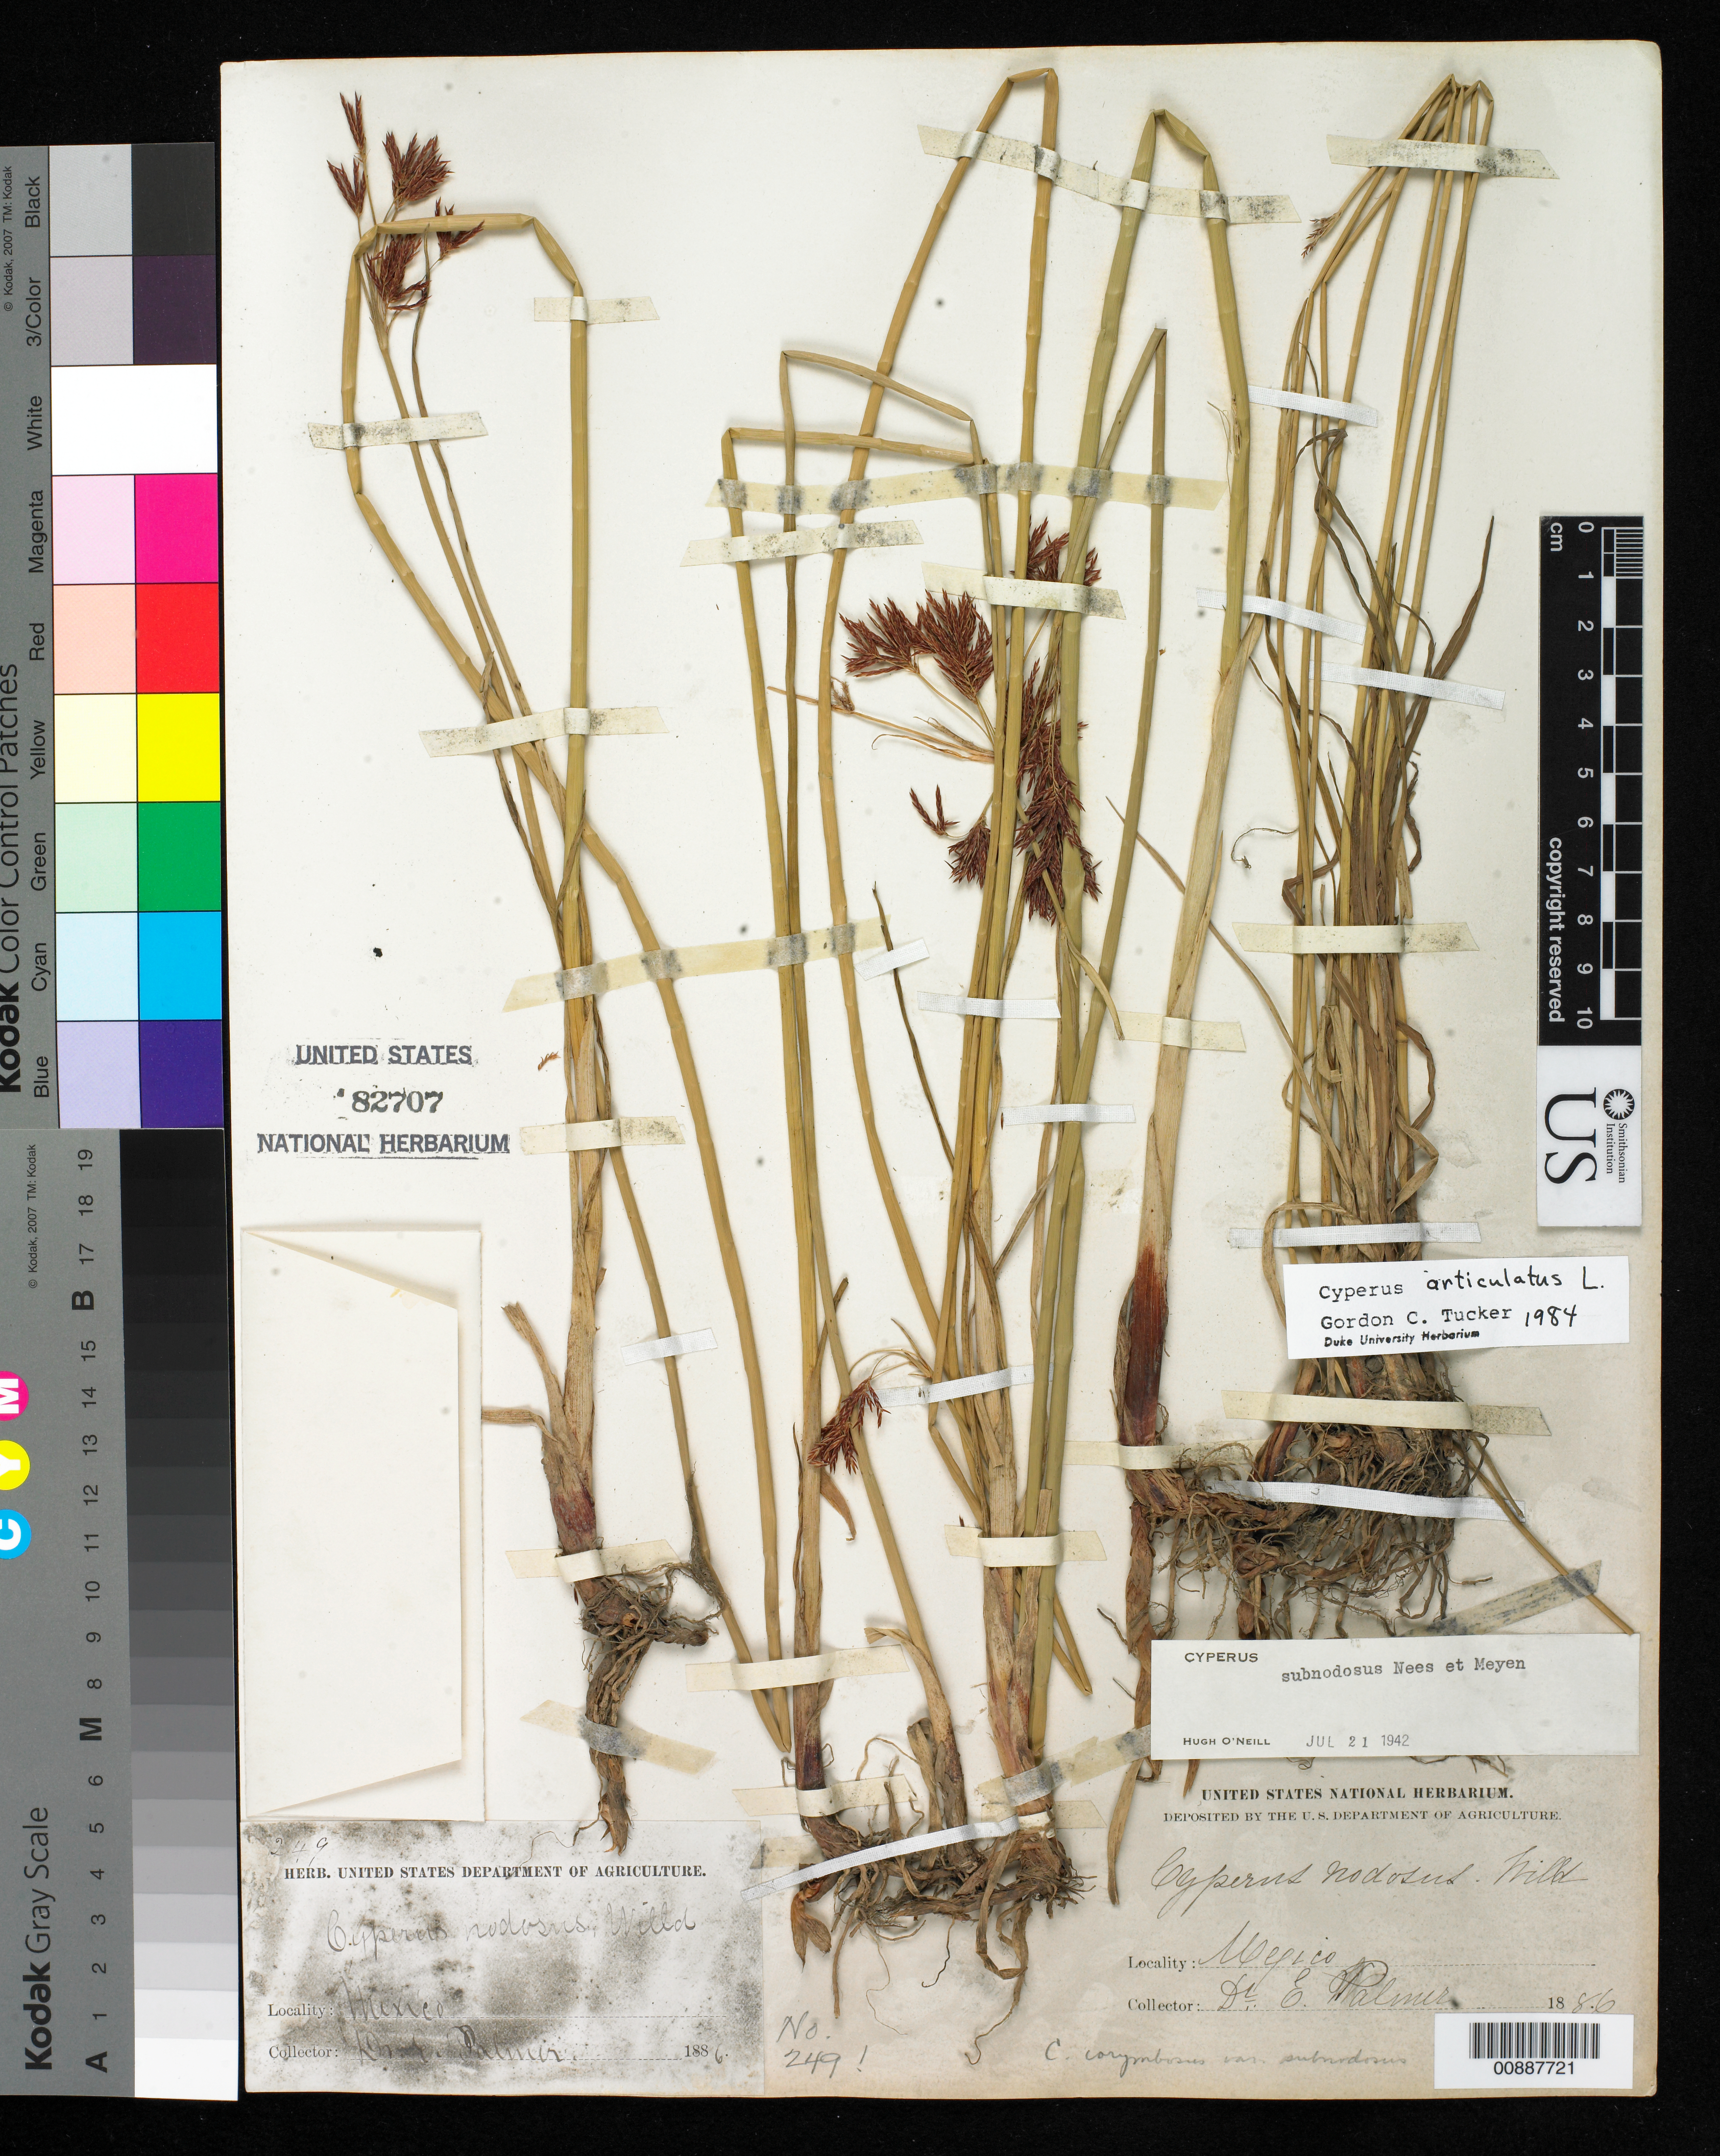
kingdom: Plantae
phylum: Tracheophyta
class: Liliopsida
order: Poales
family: Cyperaceae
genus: Cyperus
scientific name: Cyperus articulatus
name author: L.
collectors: E. Palmer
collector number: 249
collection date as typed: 1886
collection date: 1886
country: Mexico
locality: Mexico.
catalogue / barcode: US 82707